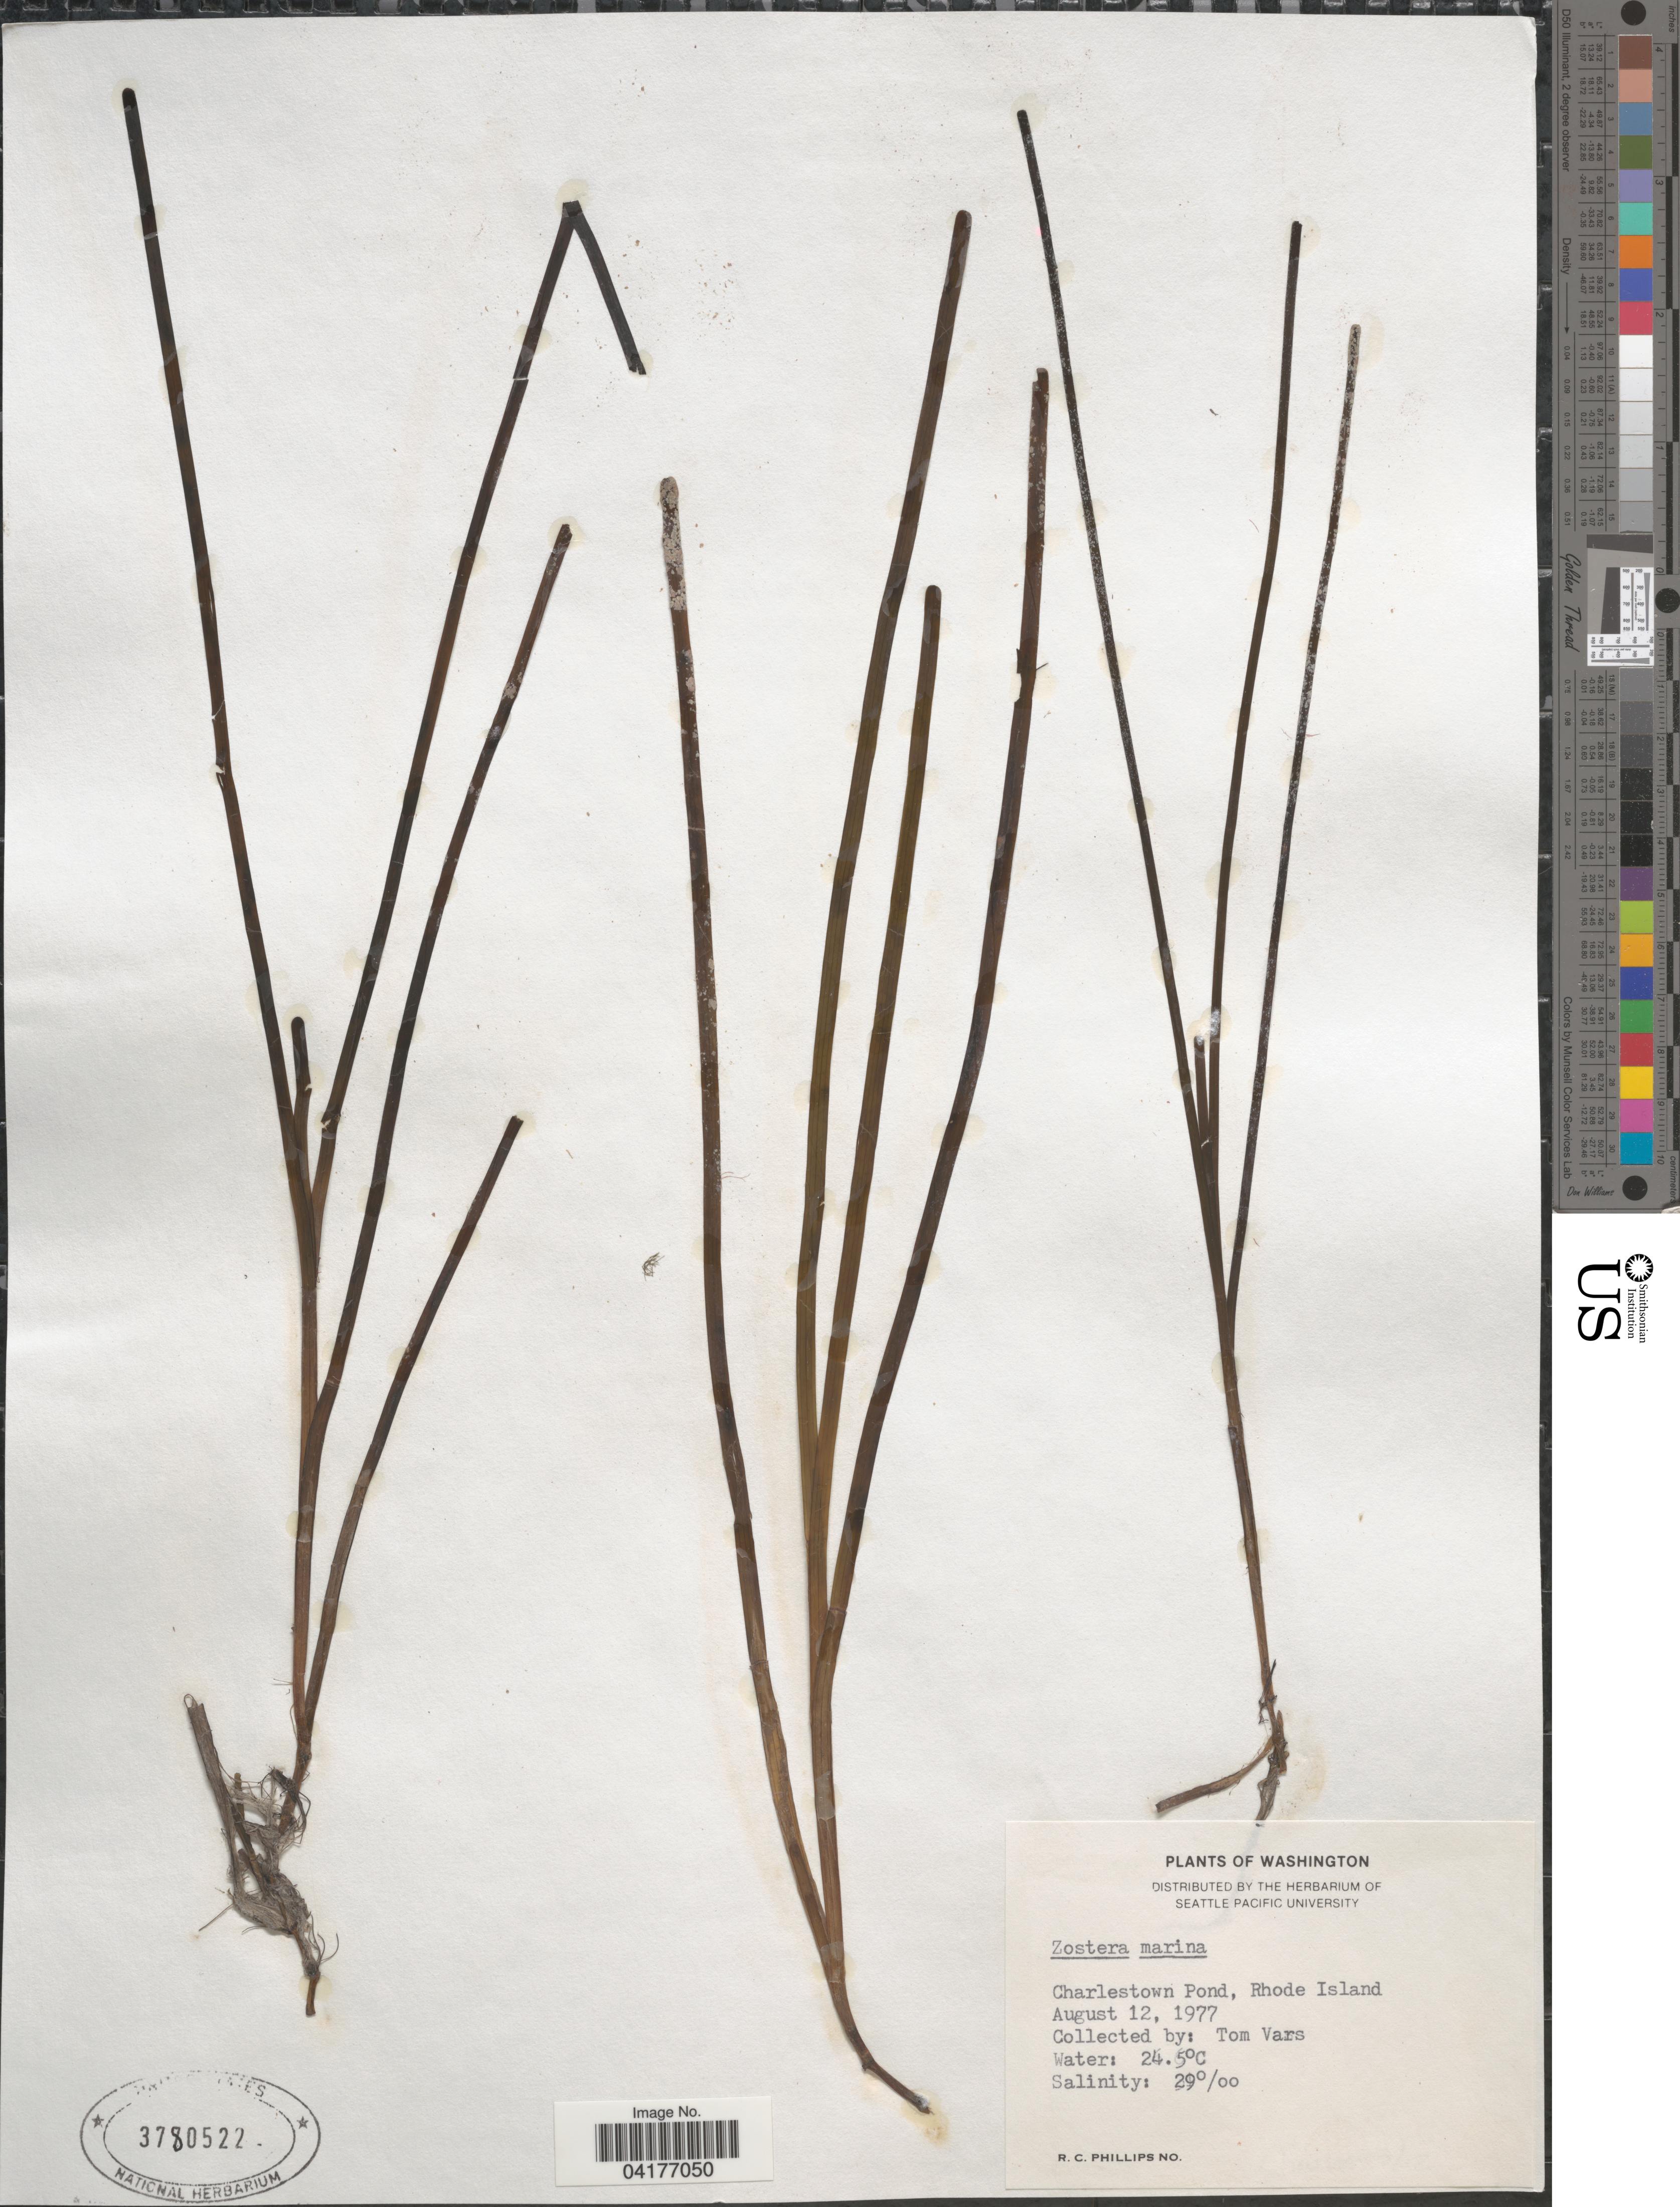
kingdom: Plantae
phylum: Tracheophyta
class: Liliopsida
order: Alismatales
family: Zosteraceae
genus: Zostera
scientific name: Zostera marina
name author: L.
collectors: T. Vars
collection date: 1977-08-12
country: United States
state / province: Rhode Island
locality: Charlestown Pond.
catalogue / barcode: US 3780522